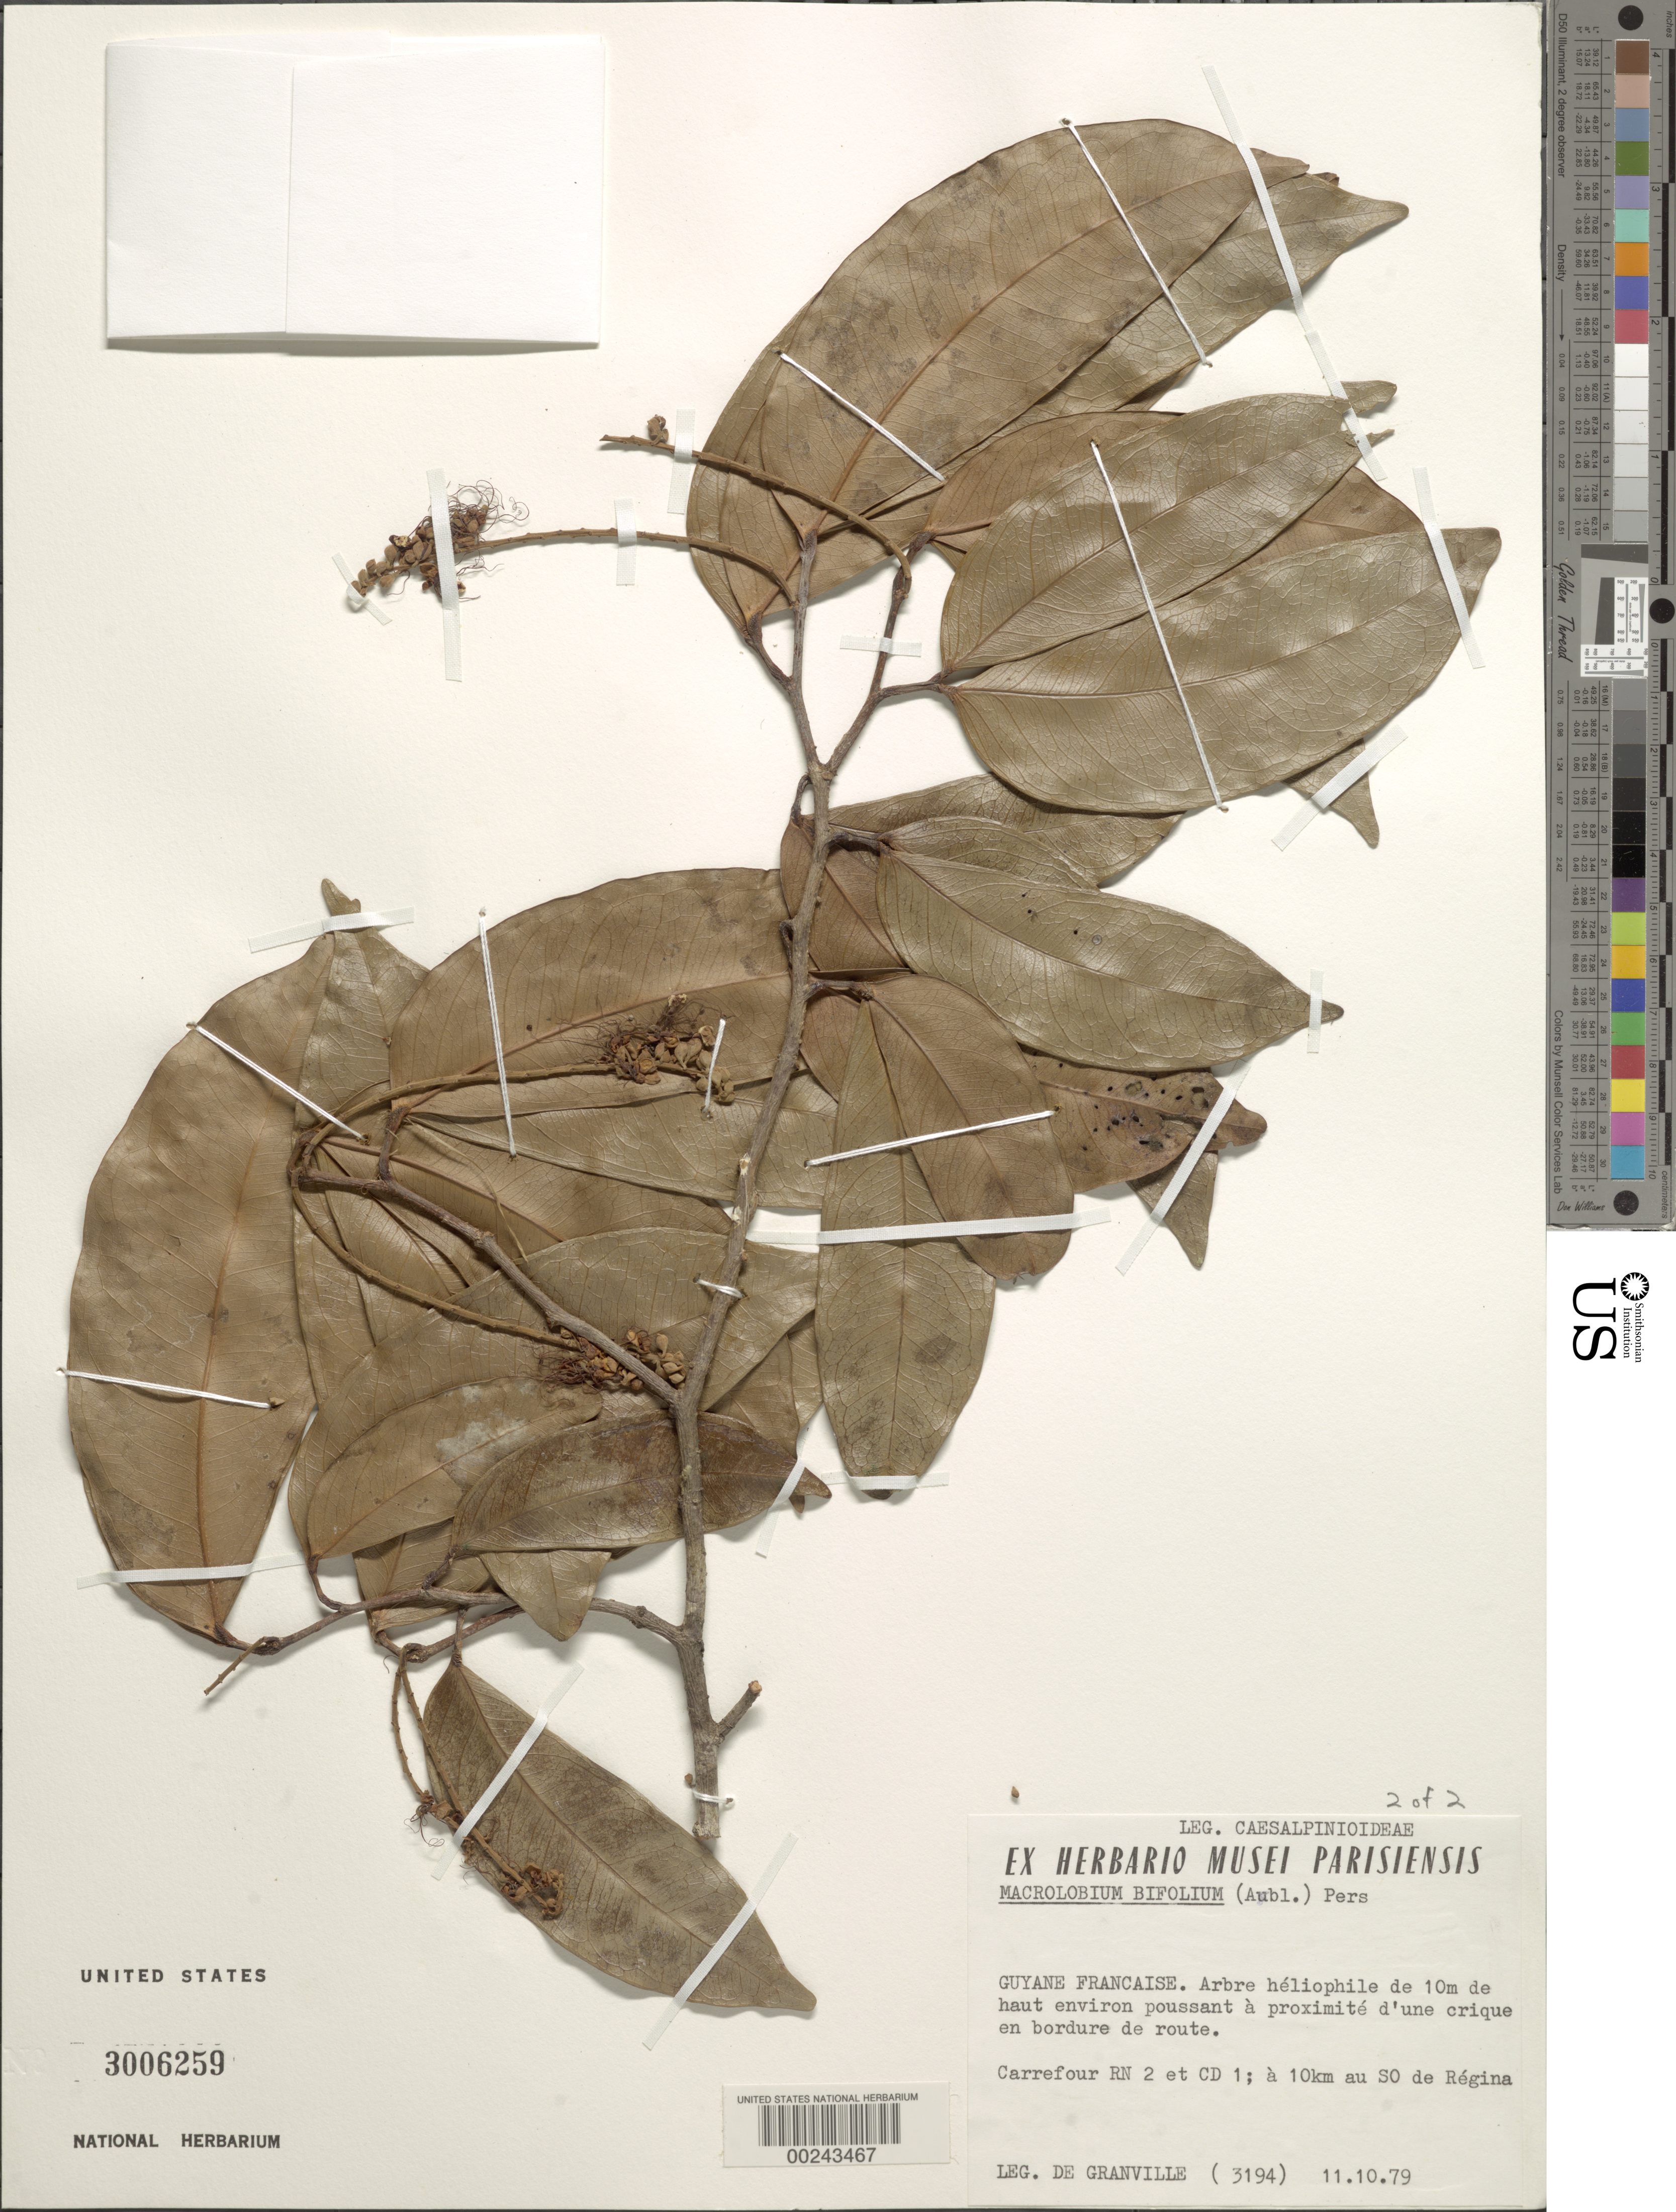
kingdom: Plantae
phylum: Tracheophyta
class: Magnoliopsida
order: Fabales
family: Fabaceae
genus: Macrolobium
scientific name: Macrolobium bifolium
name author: (Aubl.) Pers.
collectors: J.-J. de Granville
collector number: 3194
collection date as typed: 11 Oct 1979 to 10 Nov 1979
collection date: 1979-10-11/1979-11-10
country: French Guiana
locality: Carrefour rn 2 and cd 1, 10 km sw of regina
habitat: Edge of road near a creek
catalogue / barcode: US 3006259